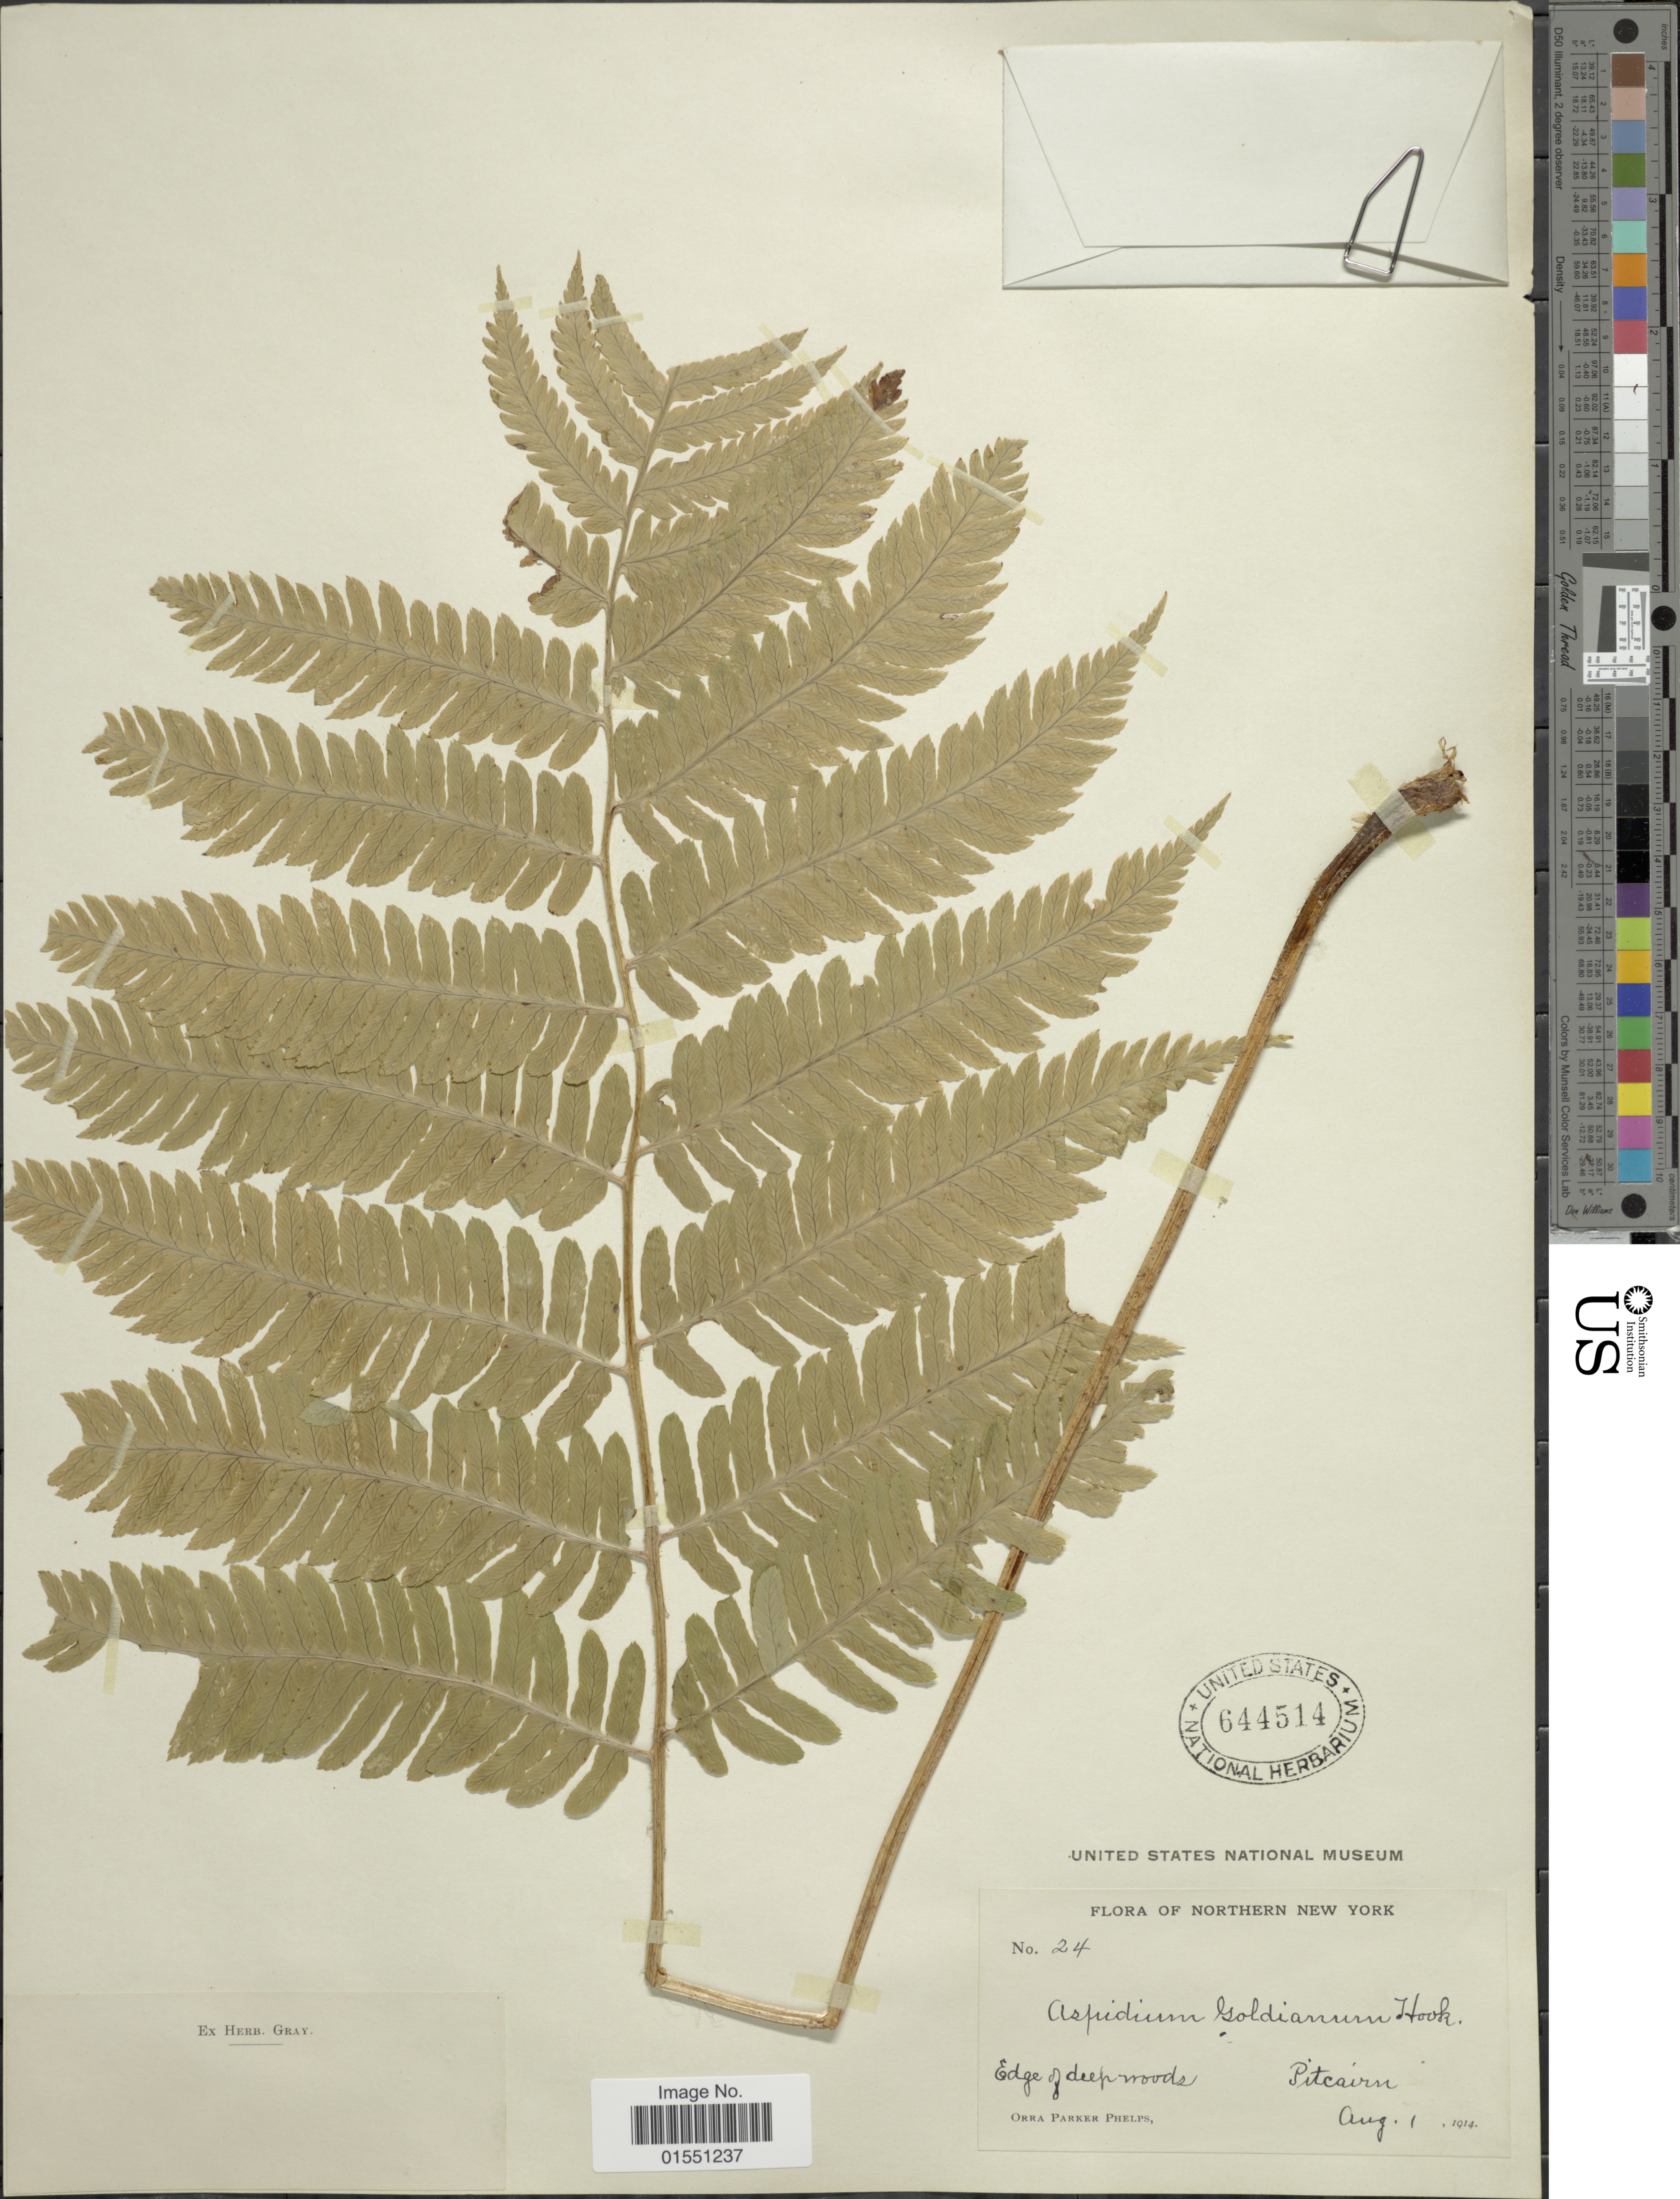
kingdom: Plantae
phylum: Tracheophyta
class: Polypodiopsida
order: Polypodiales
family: Dryopteridaceae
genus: Dryopteris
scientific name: Dryopteris goldiana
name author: (Hook. ex Goldie) A. Gray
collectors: O. P. Phelps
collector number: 24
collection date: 1914-08-01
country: United States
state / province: New York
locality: Northern New York, Pitcairn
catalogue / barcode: US 644514